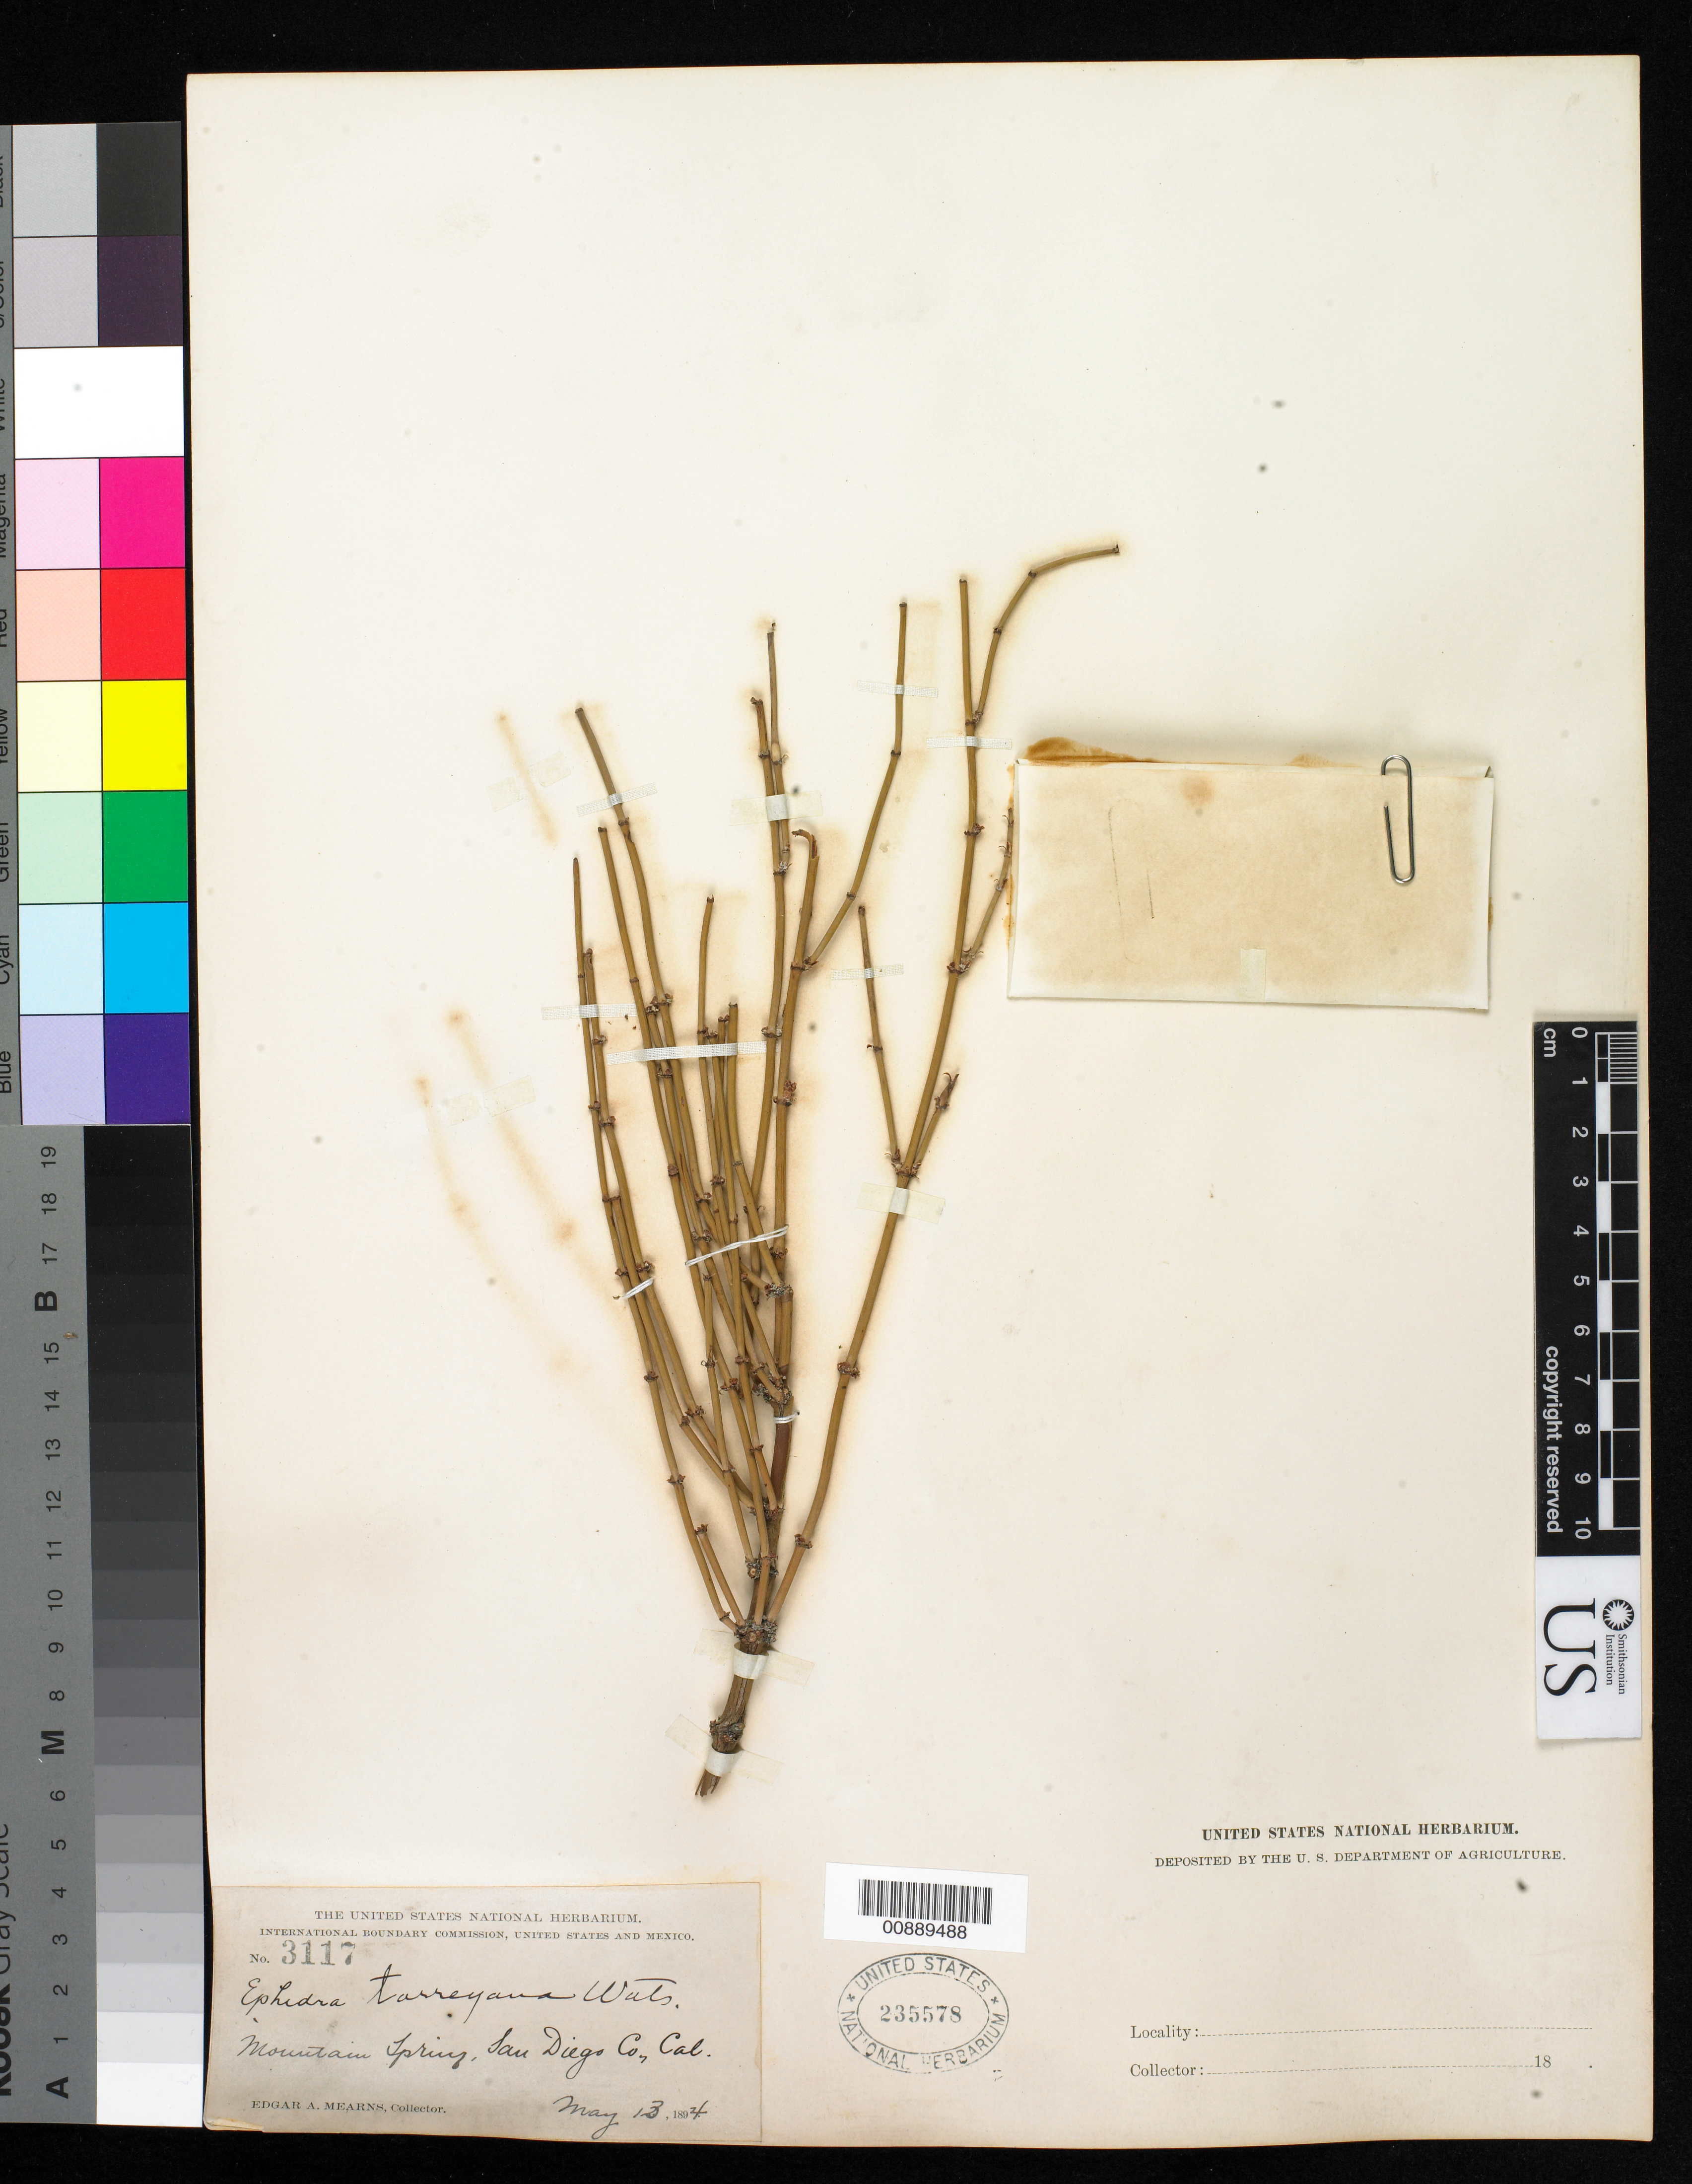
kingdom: Plantae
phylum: Tracheophyta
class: Gnetopsida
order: Ephedrales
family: Ephedraceae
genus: Ephedra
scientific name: Ephedra torreyana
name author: S. Watson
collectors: E. A. Mearns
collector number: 3117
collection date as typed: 13 May 1894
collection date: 1894-05-13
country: United States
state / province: California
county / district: San Diego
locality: Mountain Spring, San Diego County, California.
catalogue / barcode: US 235578